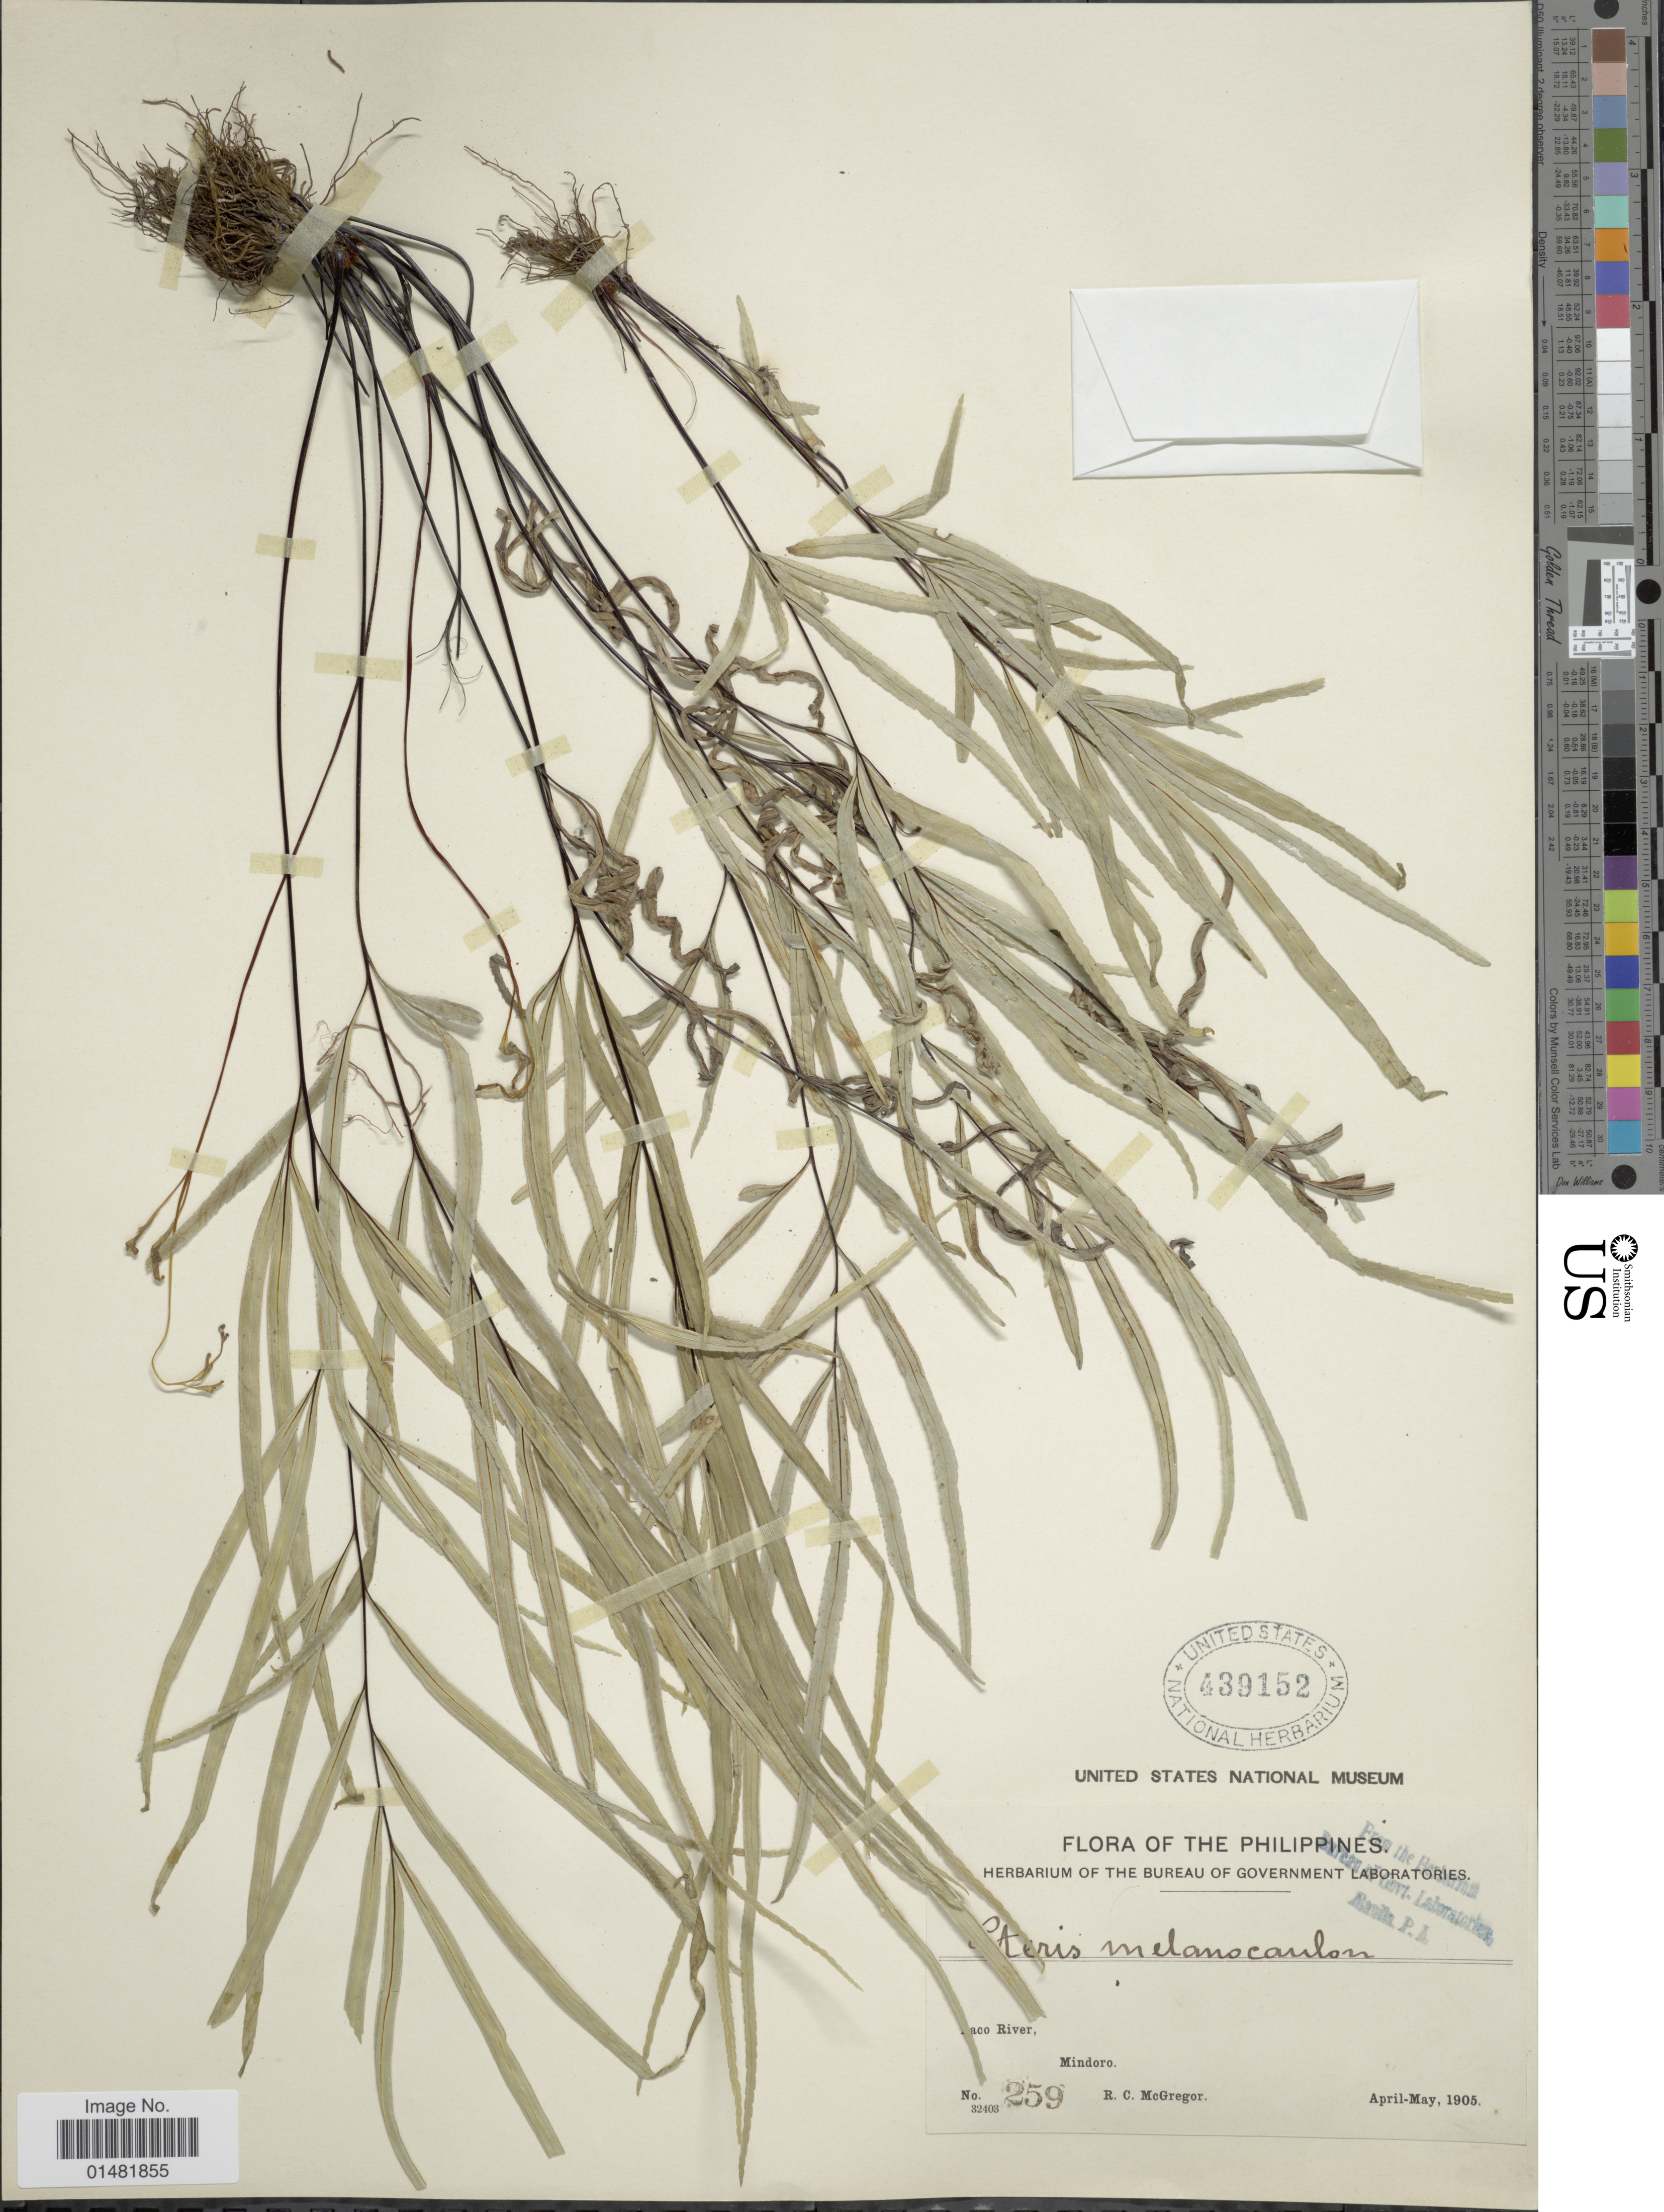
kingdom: Plantae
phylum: Tracheophyta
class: Polypodiopsida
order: Polypodiales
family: Pteridaceae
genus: Pteris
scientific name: Pteris melanocaulon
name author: Fée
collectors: R. C. McGregor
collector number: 259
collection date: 1905-04/1905-05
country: Philippines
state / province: Mimaropa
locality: Laco River, Mindoro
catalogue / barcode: US 439152